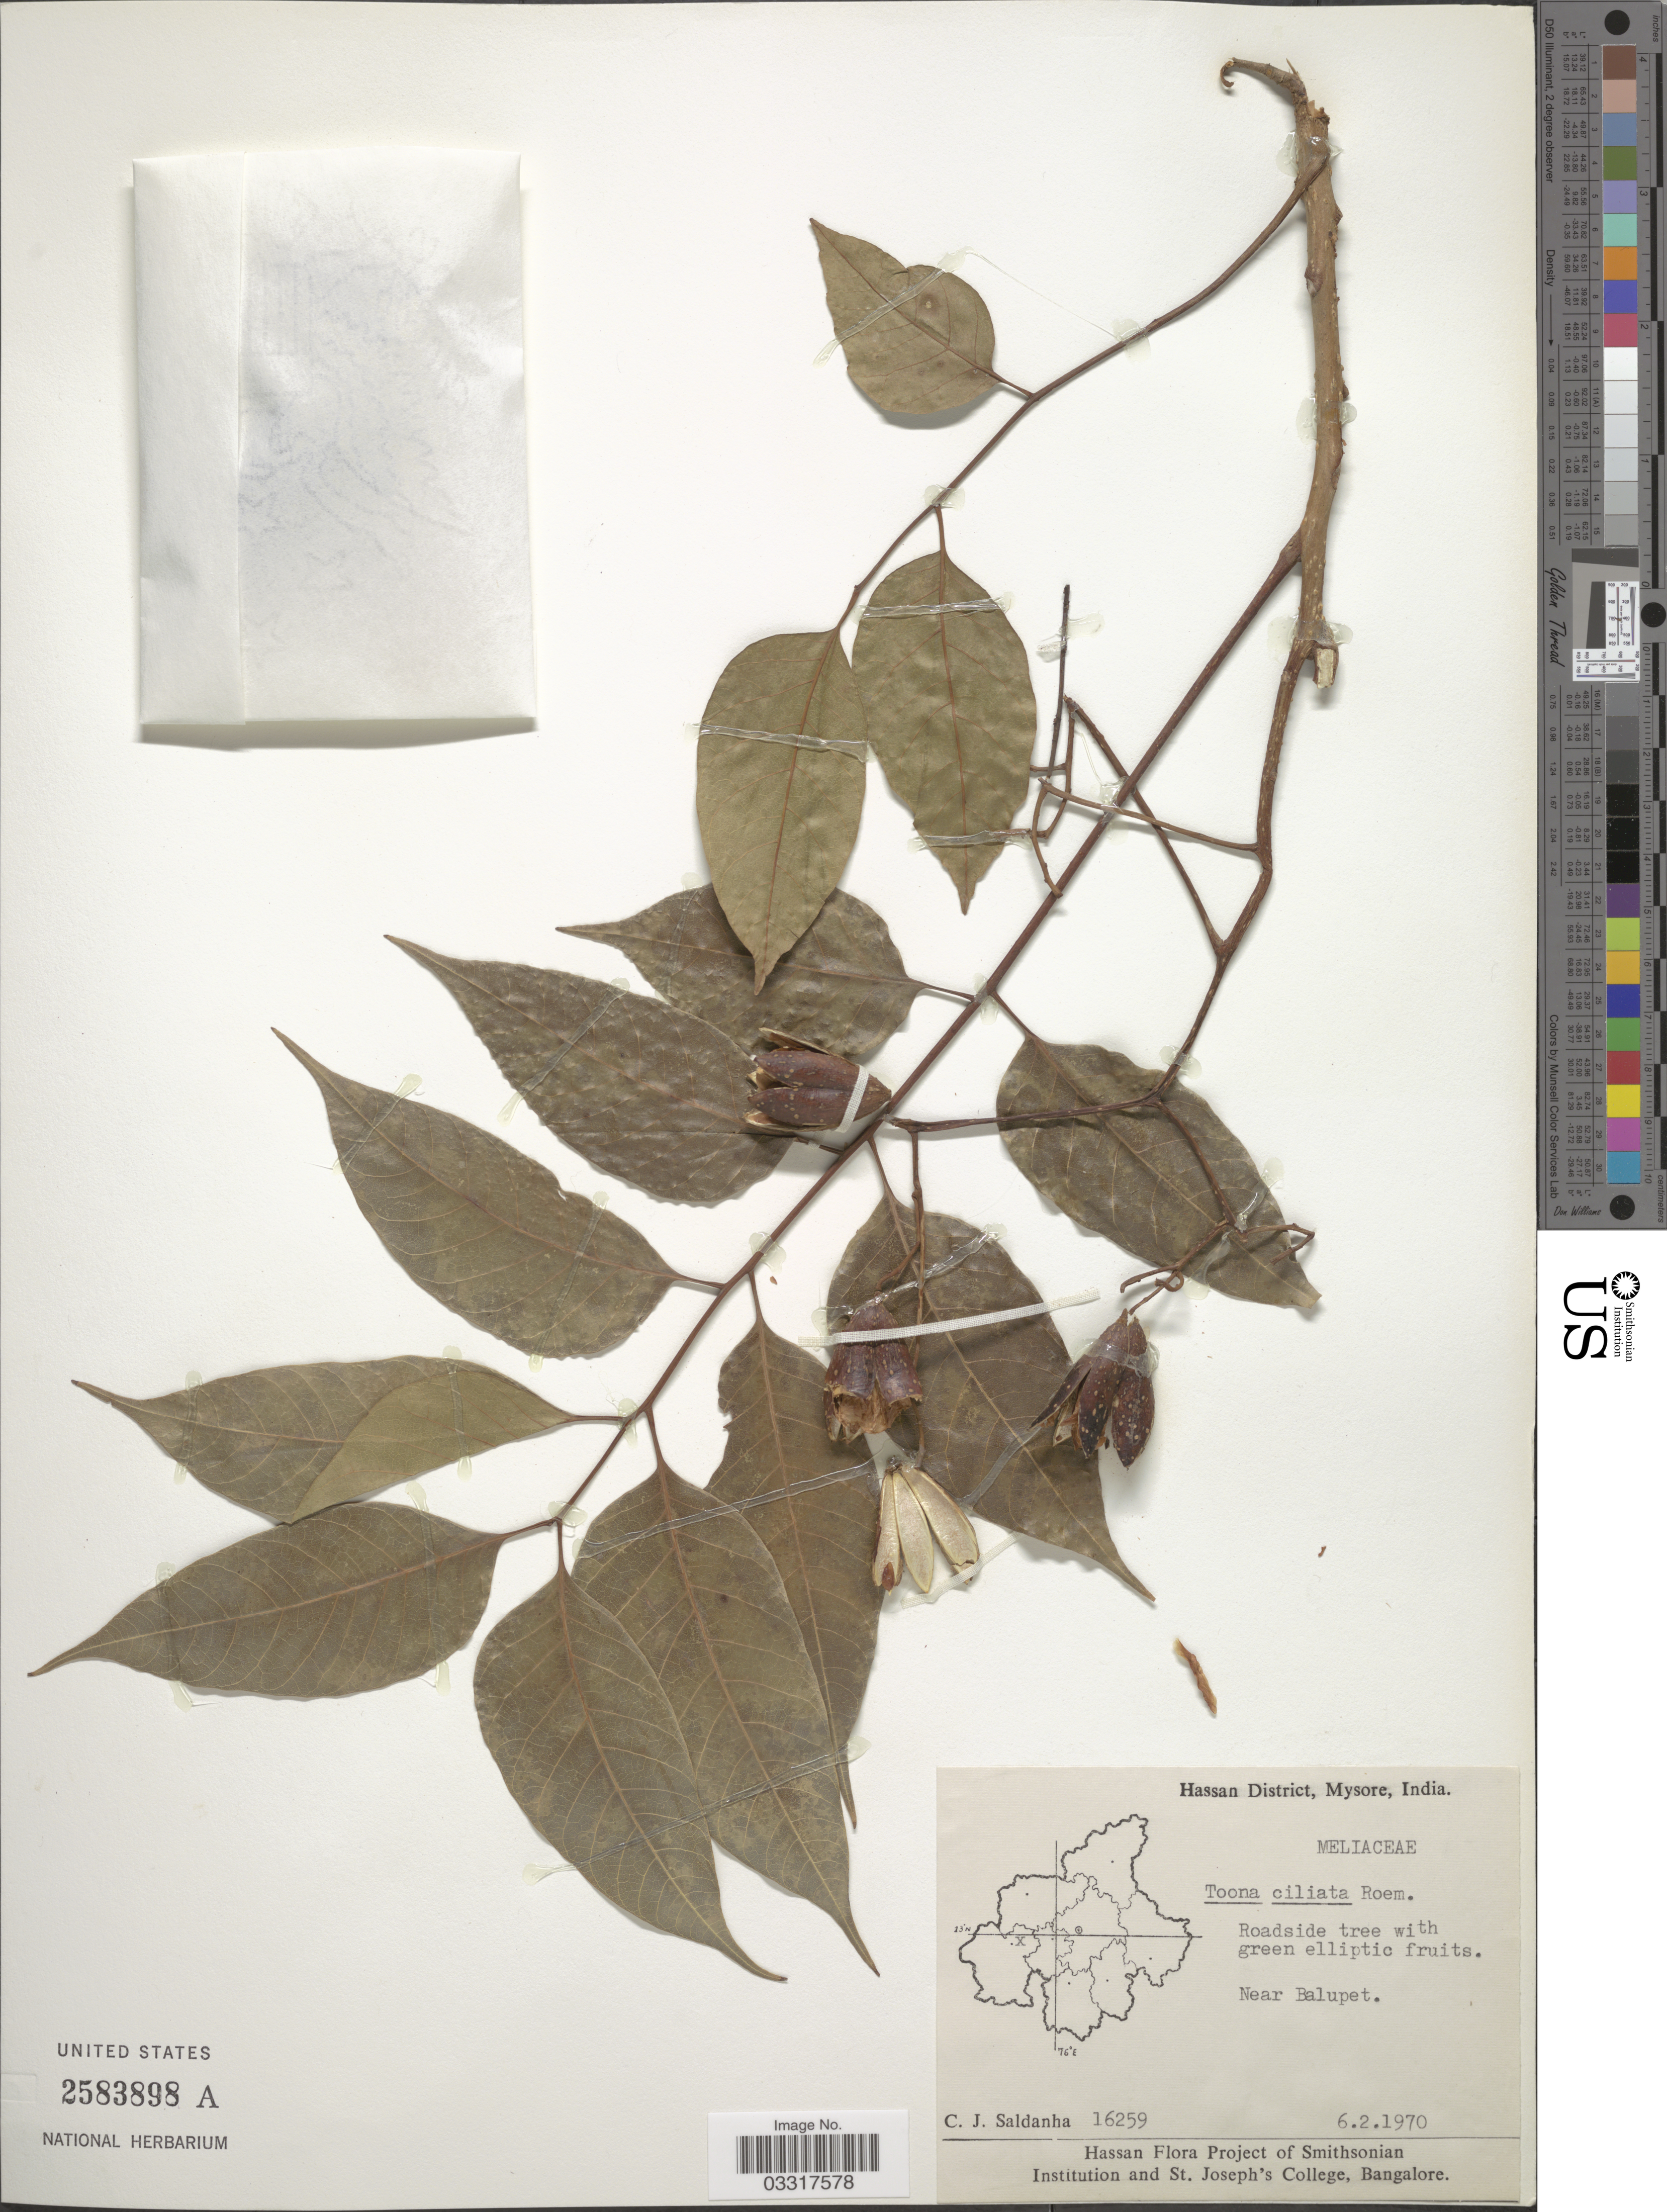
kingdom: Plantae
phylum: Tracheophyta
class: Magnoliopsida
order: Sapindales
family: Meliaceae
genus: Toona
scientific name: Toona ciliata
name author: M. Roem.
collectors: C. J. Saldanha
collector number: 16259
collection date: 1970-02-06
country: India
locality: Hassan District, Mysore, Near Balupet.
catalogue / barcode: US 2583898A